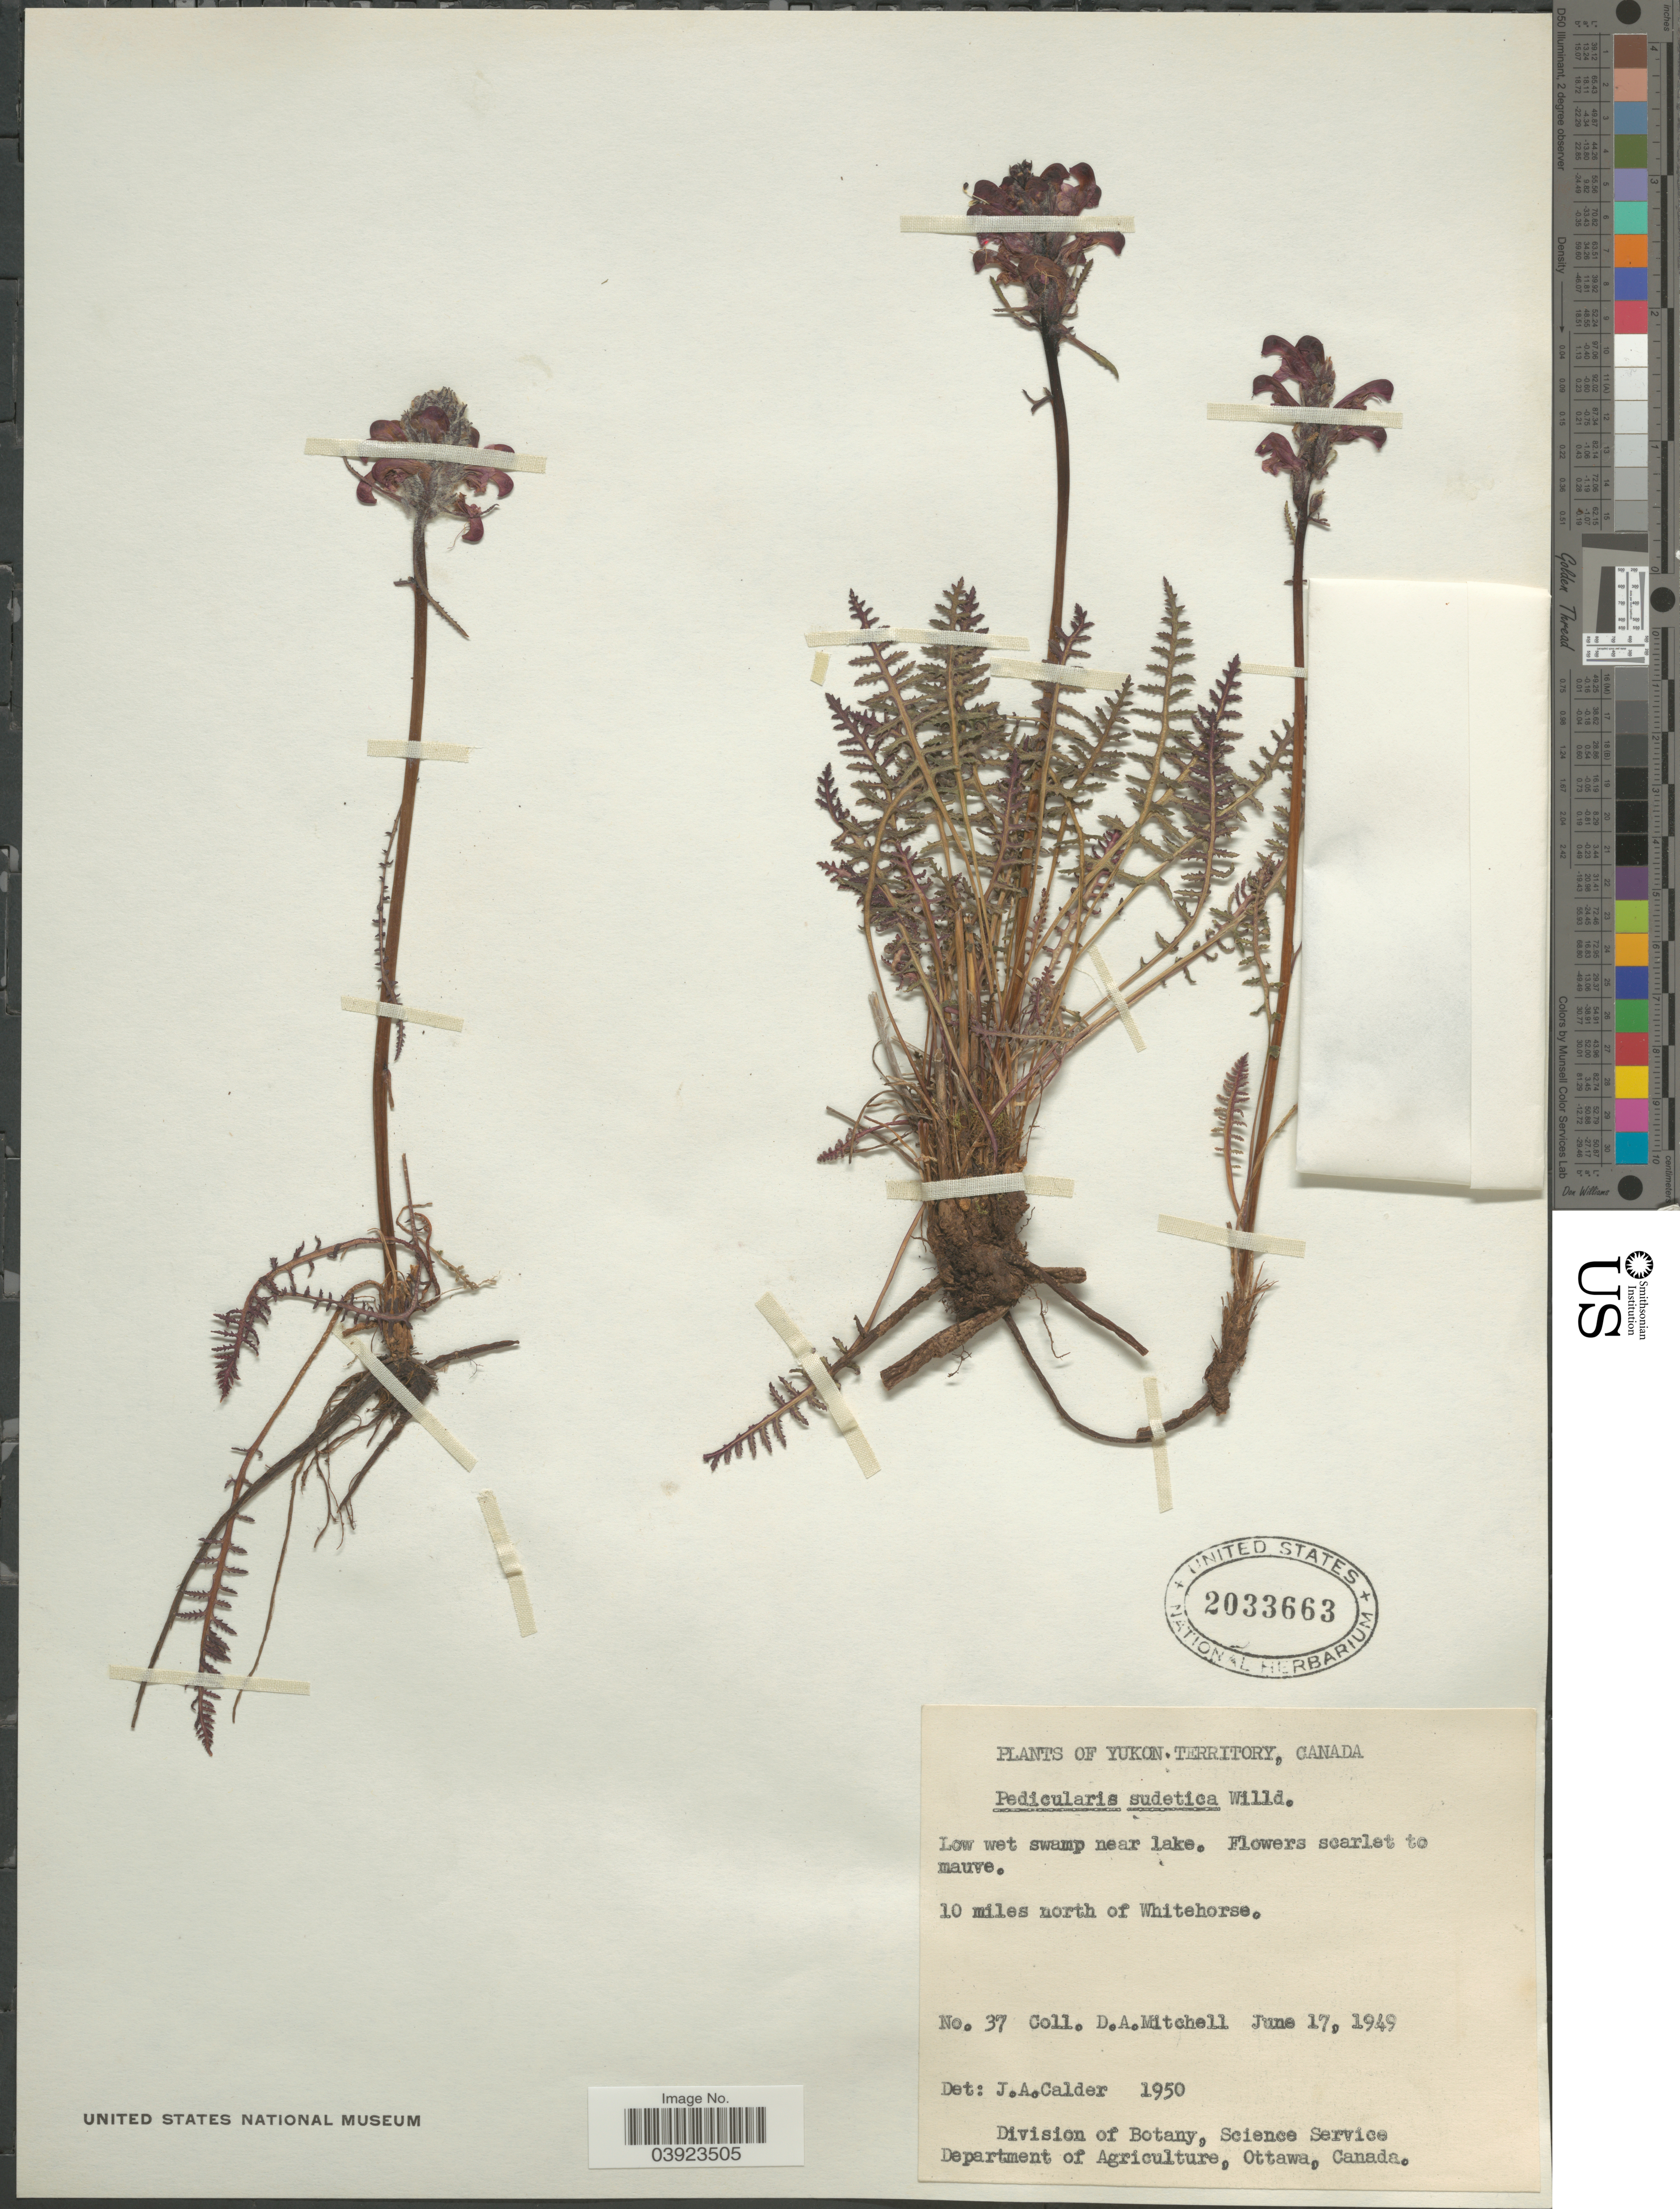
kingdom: Plantae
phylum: Tracheophyta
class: Magnoliopsida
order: Lamiales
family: Orobanchaceae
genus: Pedicularis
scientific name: Pedicularis sudetica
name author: Willd.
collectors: D. Mitchell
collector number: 37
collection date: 1949-06-17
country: Canada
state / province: Yukon Territory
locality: Low wet swamp near lake. 10 miles north of Whitehorse.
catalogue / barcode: US 2033663